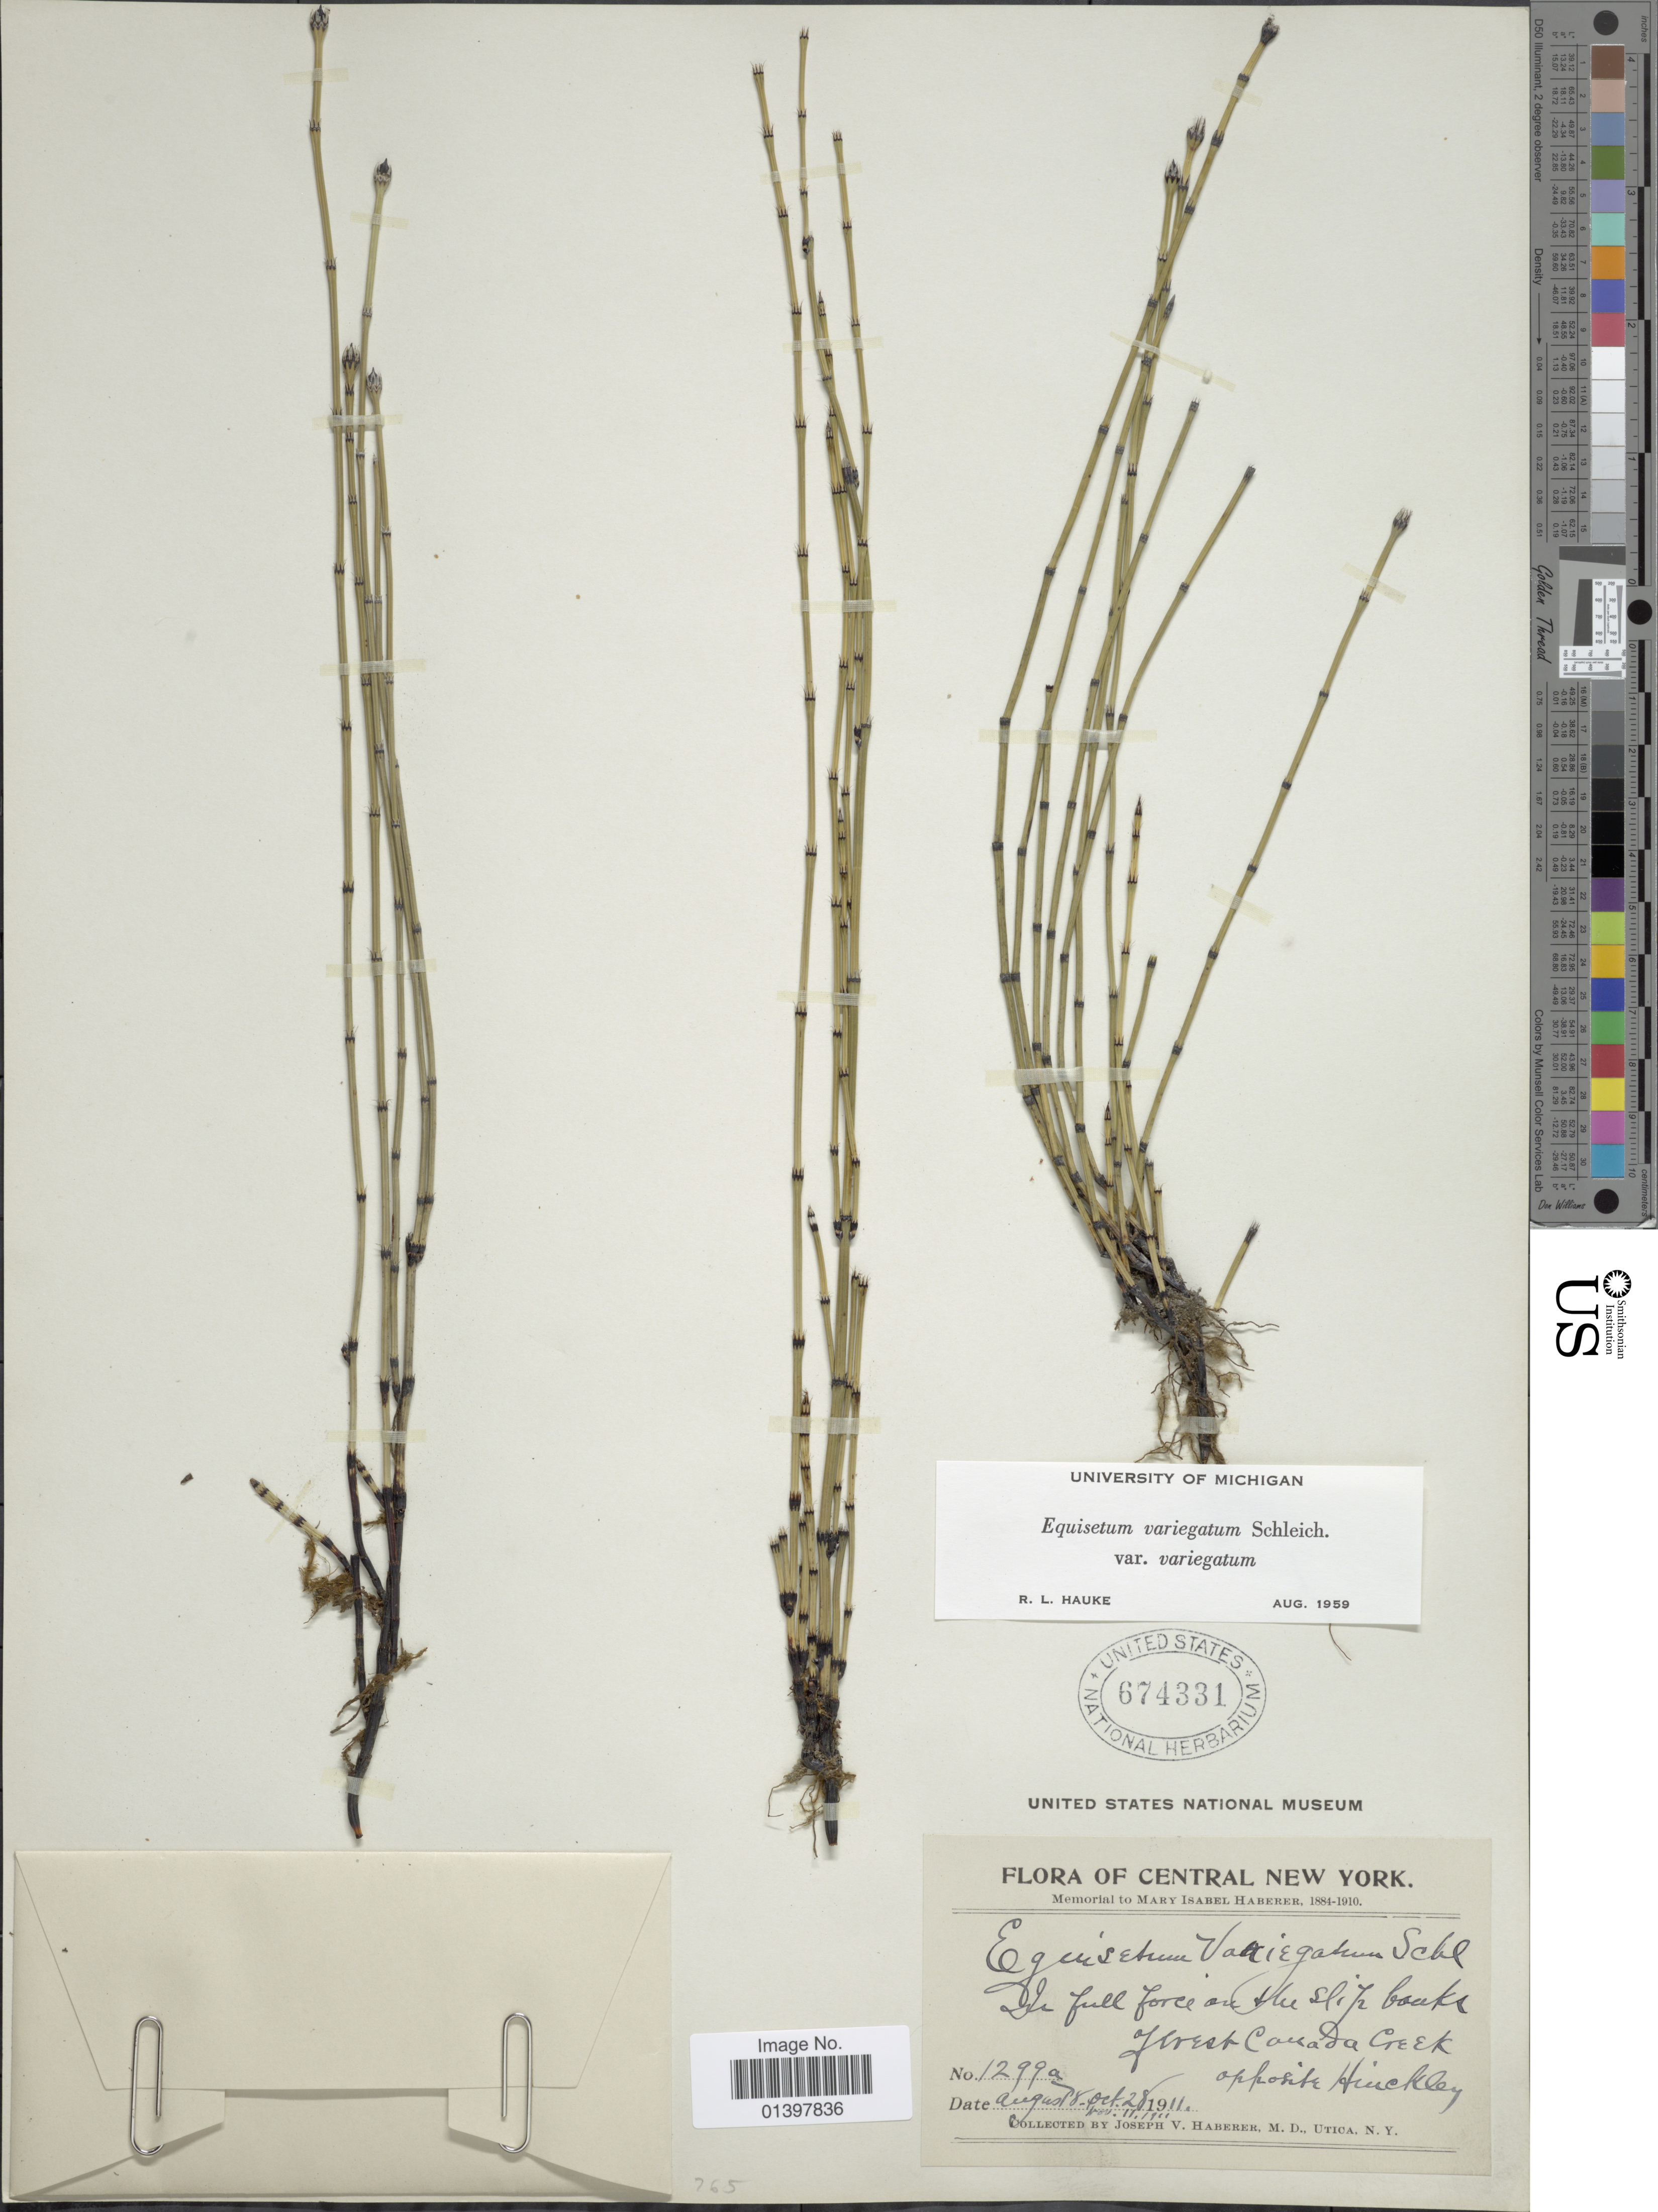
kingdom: Plantae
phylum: Tracheophyta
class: Polypodiopsida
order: Equisetales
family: Equisetaceae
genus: Equisetum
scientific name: Equisetum variegatum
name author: Schleich. ex F. Weber & D. Mohr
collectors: J. V. Haberer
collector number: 1299a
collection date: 1911-08-18/1911-10-28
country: United States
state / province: New York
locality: Central New York, in full force on the slip banks forest Canada Creek, opposite Hinckley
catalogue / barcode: US 674331